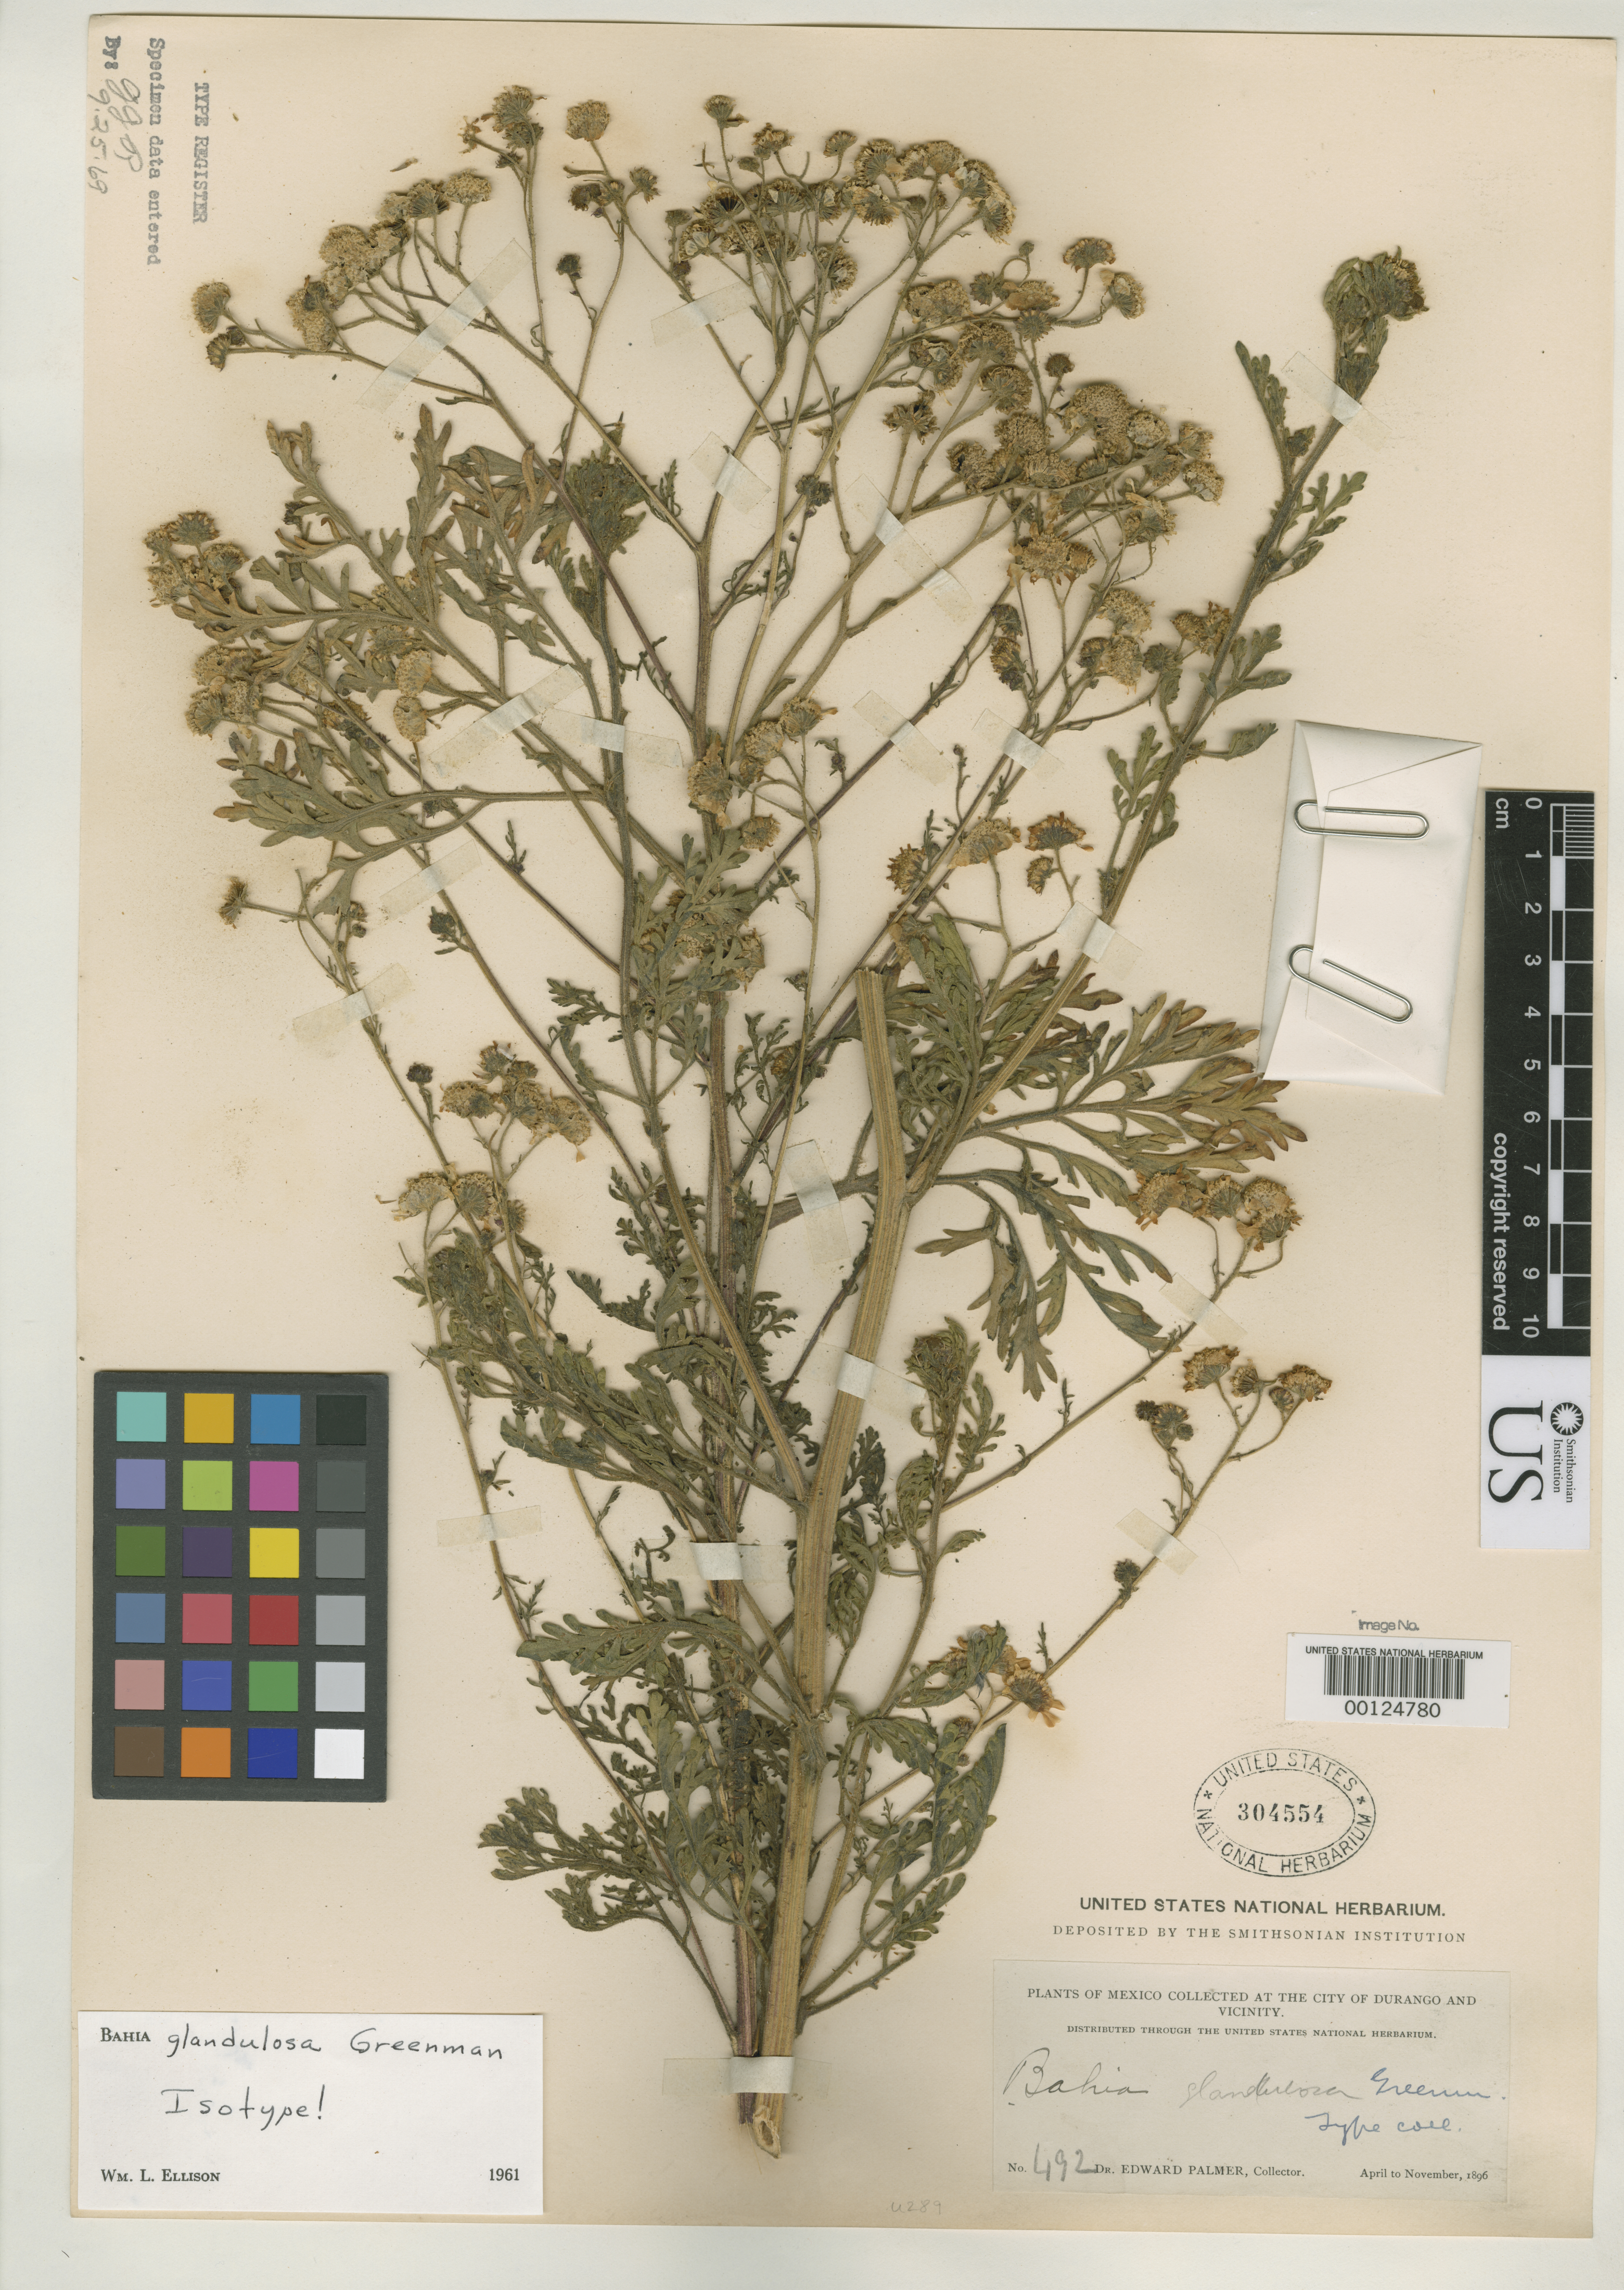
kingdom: Plantae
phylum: Tracheophyta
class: Magnoliopsida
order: Asterales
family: Asteraceae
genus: Bahia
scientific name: Bahia glandulosa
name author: Greenm.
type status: Isotype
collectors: E. Palmer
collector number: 492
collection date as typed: Nov 1896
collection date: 1896-11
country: Mexico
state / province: Durango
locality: Durango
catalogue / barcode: US 304554